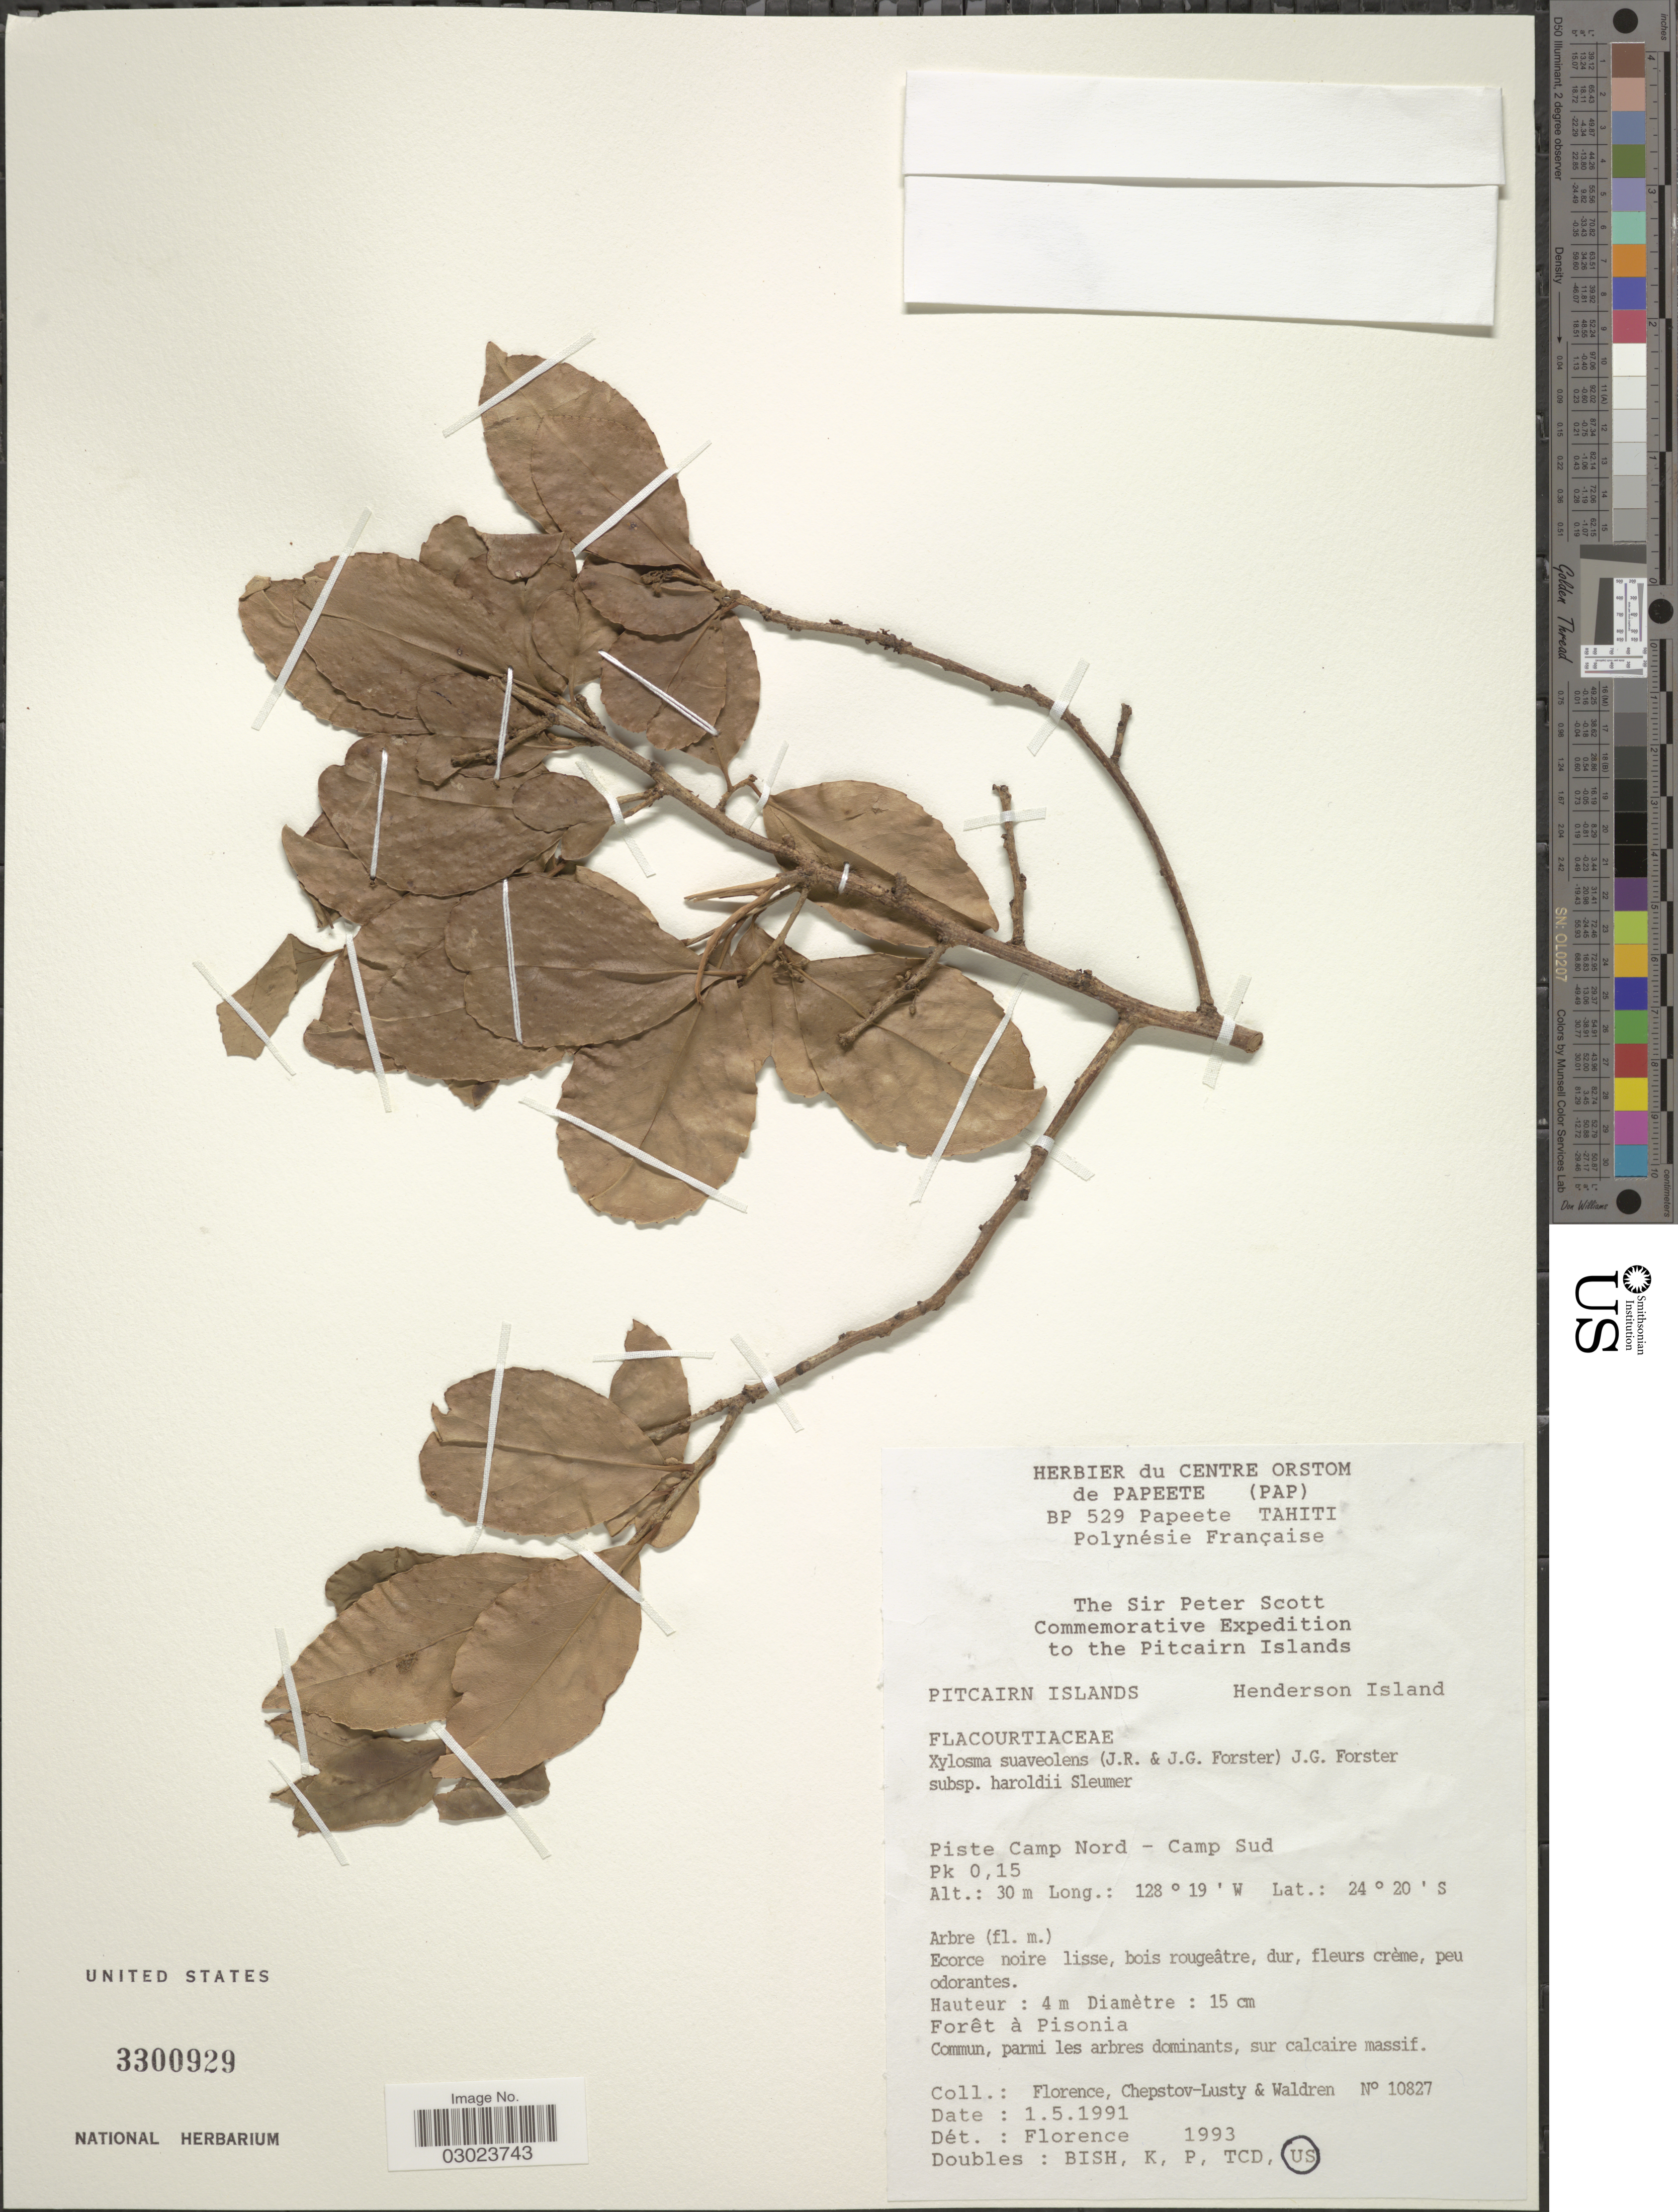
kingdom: Plantae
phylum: Tracheophyta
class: Magnoliopsida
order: Malpighiales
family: Salicaceae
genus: Xylosma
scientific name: Xylosma suaveolens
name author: G. Forst.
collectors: -. Florence, -. Chepstov-lusty & Waldren, --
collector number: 10827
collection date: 1991-05-01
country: Pitcairn Islands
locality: Pitcairn Islands. Henderson Island. Piste Camp Nord - Camp Sud Pk 0,15.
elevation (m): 30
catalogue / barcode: US 3300929